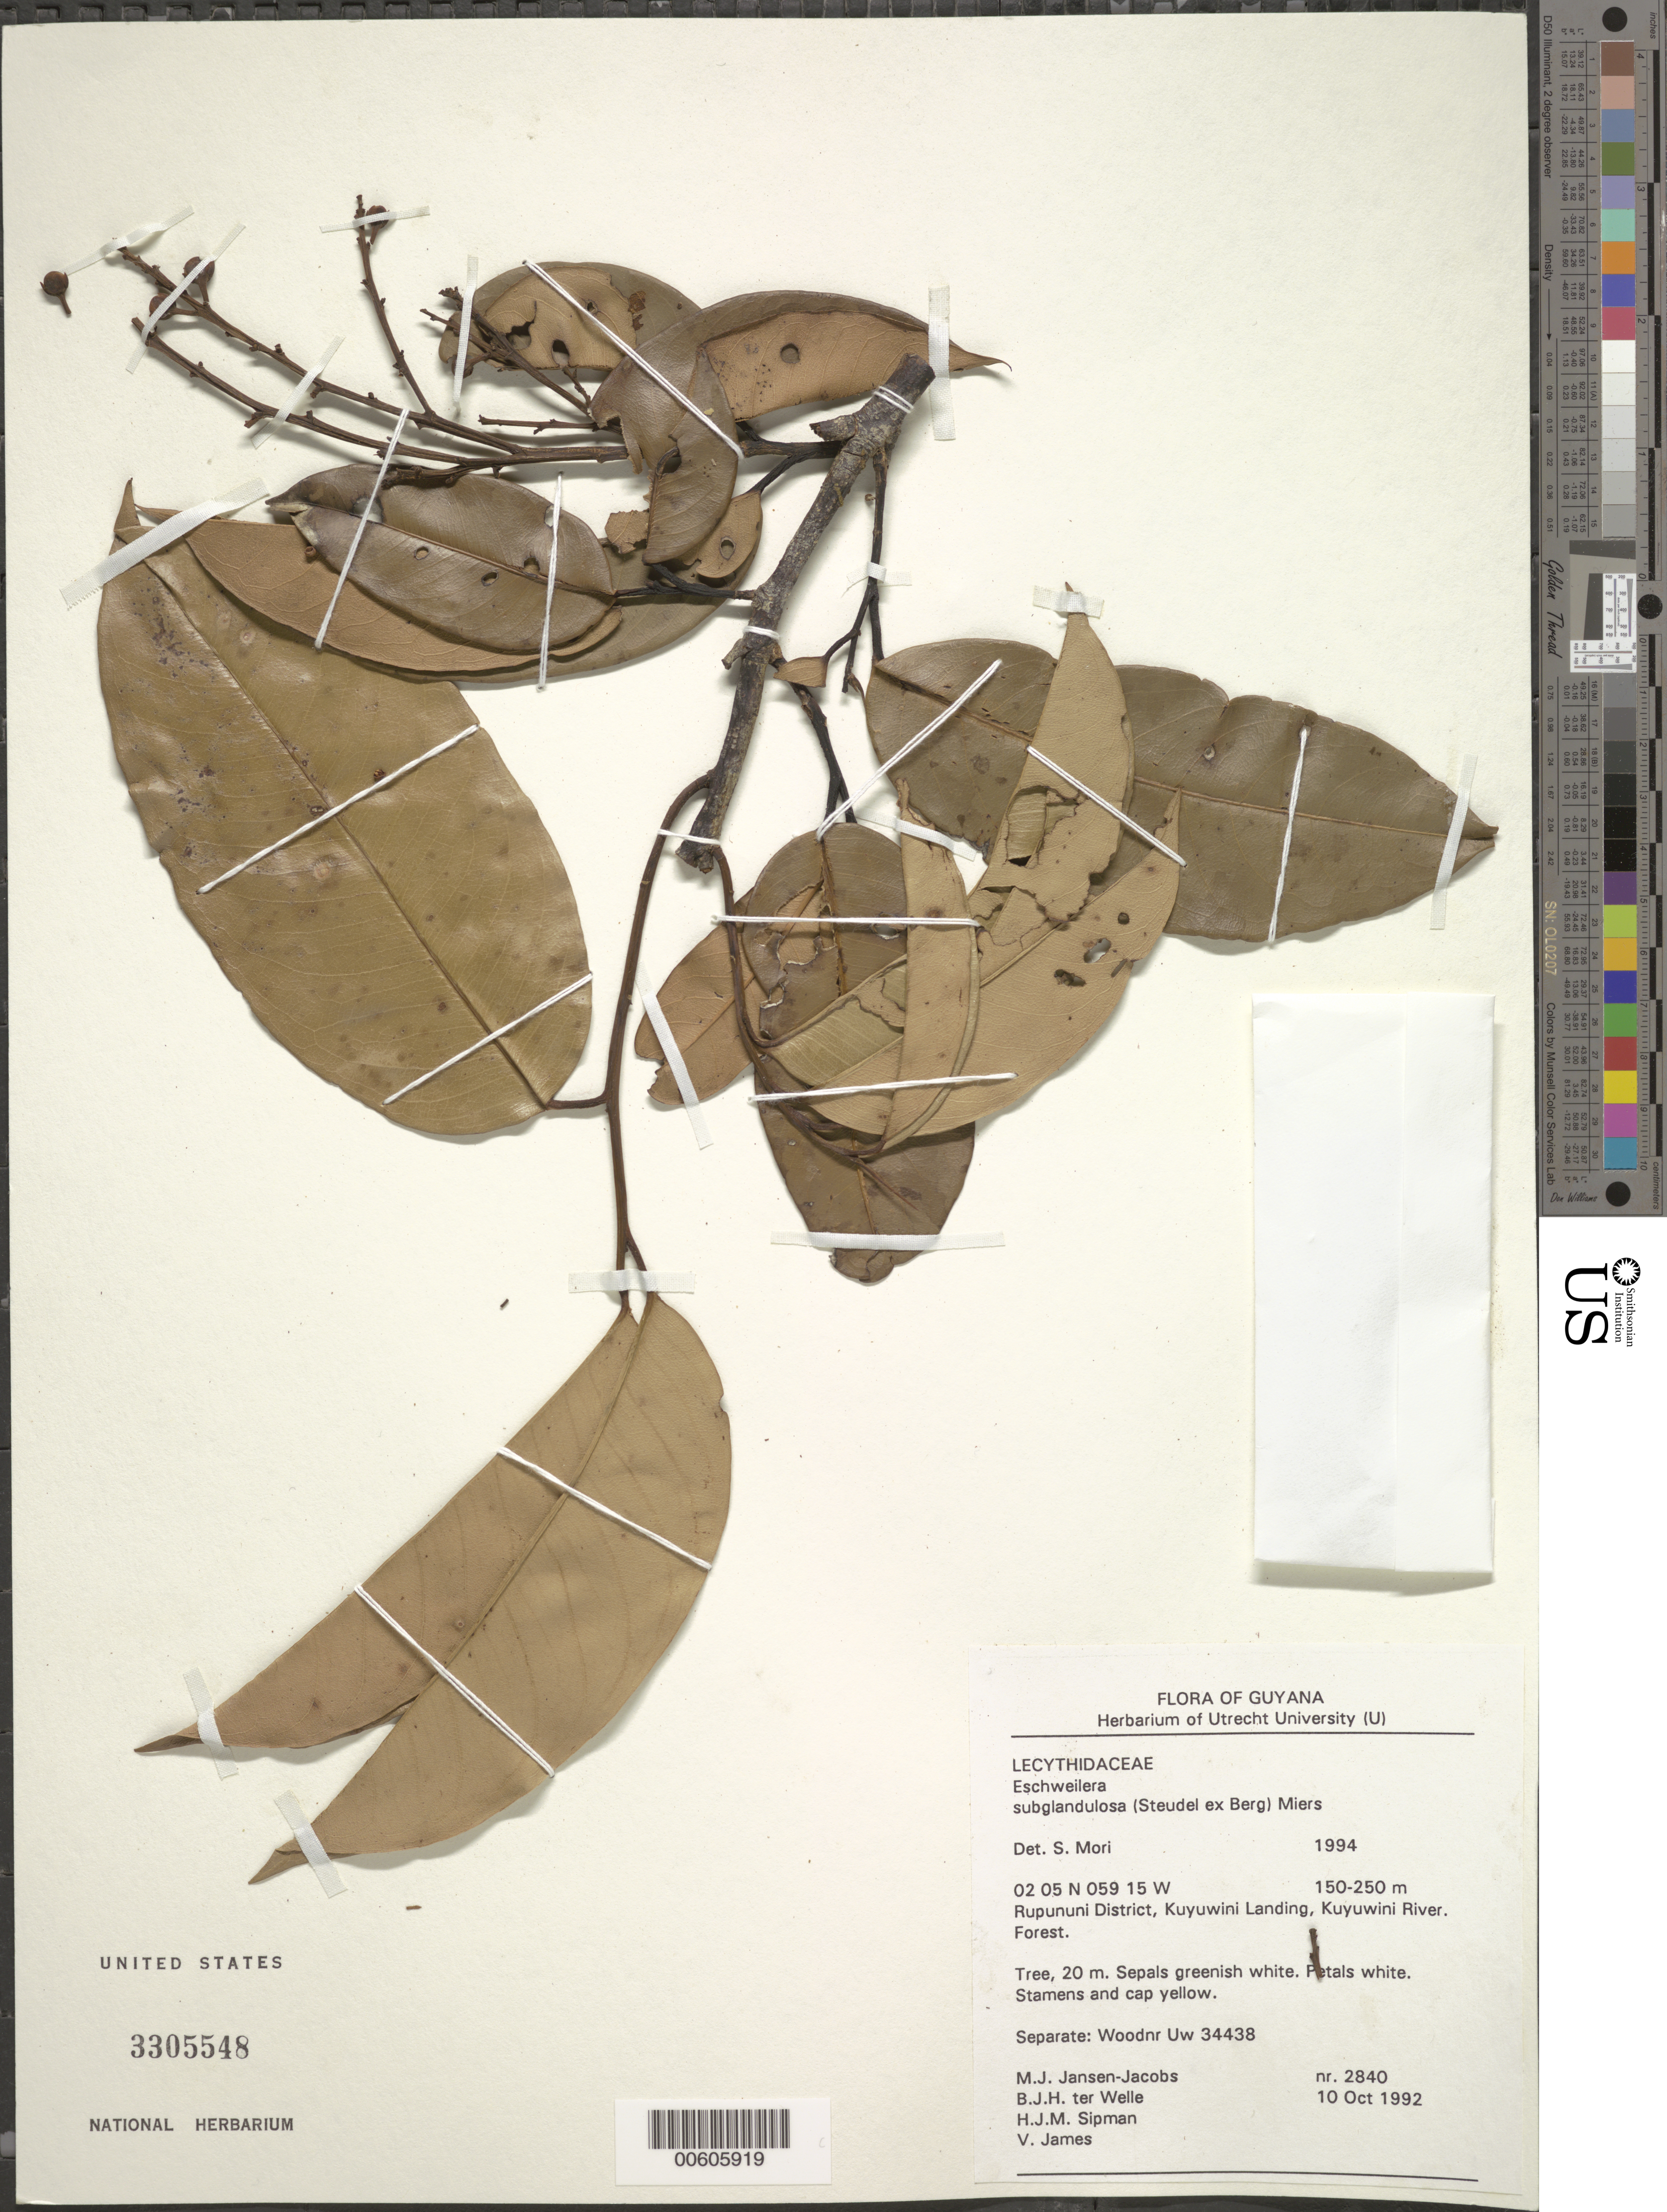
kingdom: Plantae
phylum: Tracheophyta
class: Magnoliopsida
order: Ericales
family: Lecythidaceae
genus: Eschweilera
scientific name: Eschweilera subglandulosa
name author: (Steud. ex Berg) Miers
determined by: Mori, Scott A.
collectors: M. J. Jansen-Jacobs, B. Welle, H. J. M. Sipman & V. James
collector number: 2840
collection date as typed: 10-Oct-92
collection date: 1992-10-10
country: Guyana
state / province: U. Takutu-U. Essequibo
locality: Kuyuwini Landing, Kuyuwini River, Rupununi District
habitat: Forest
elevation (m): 150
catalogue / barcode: US 3305548